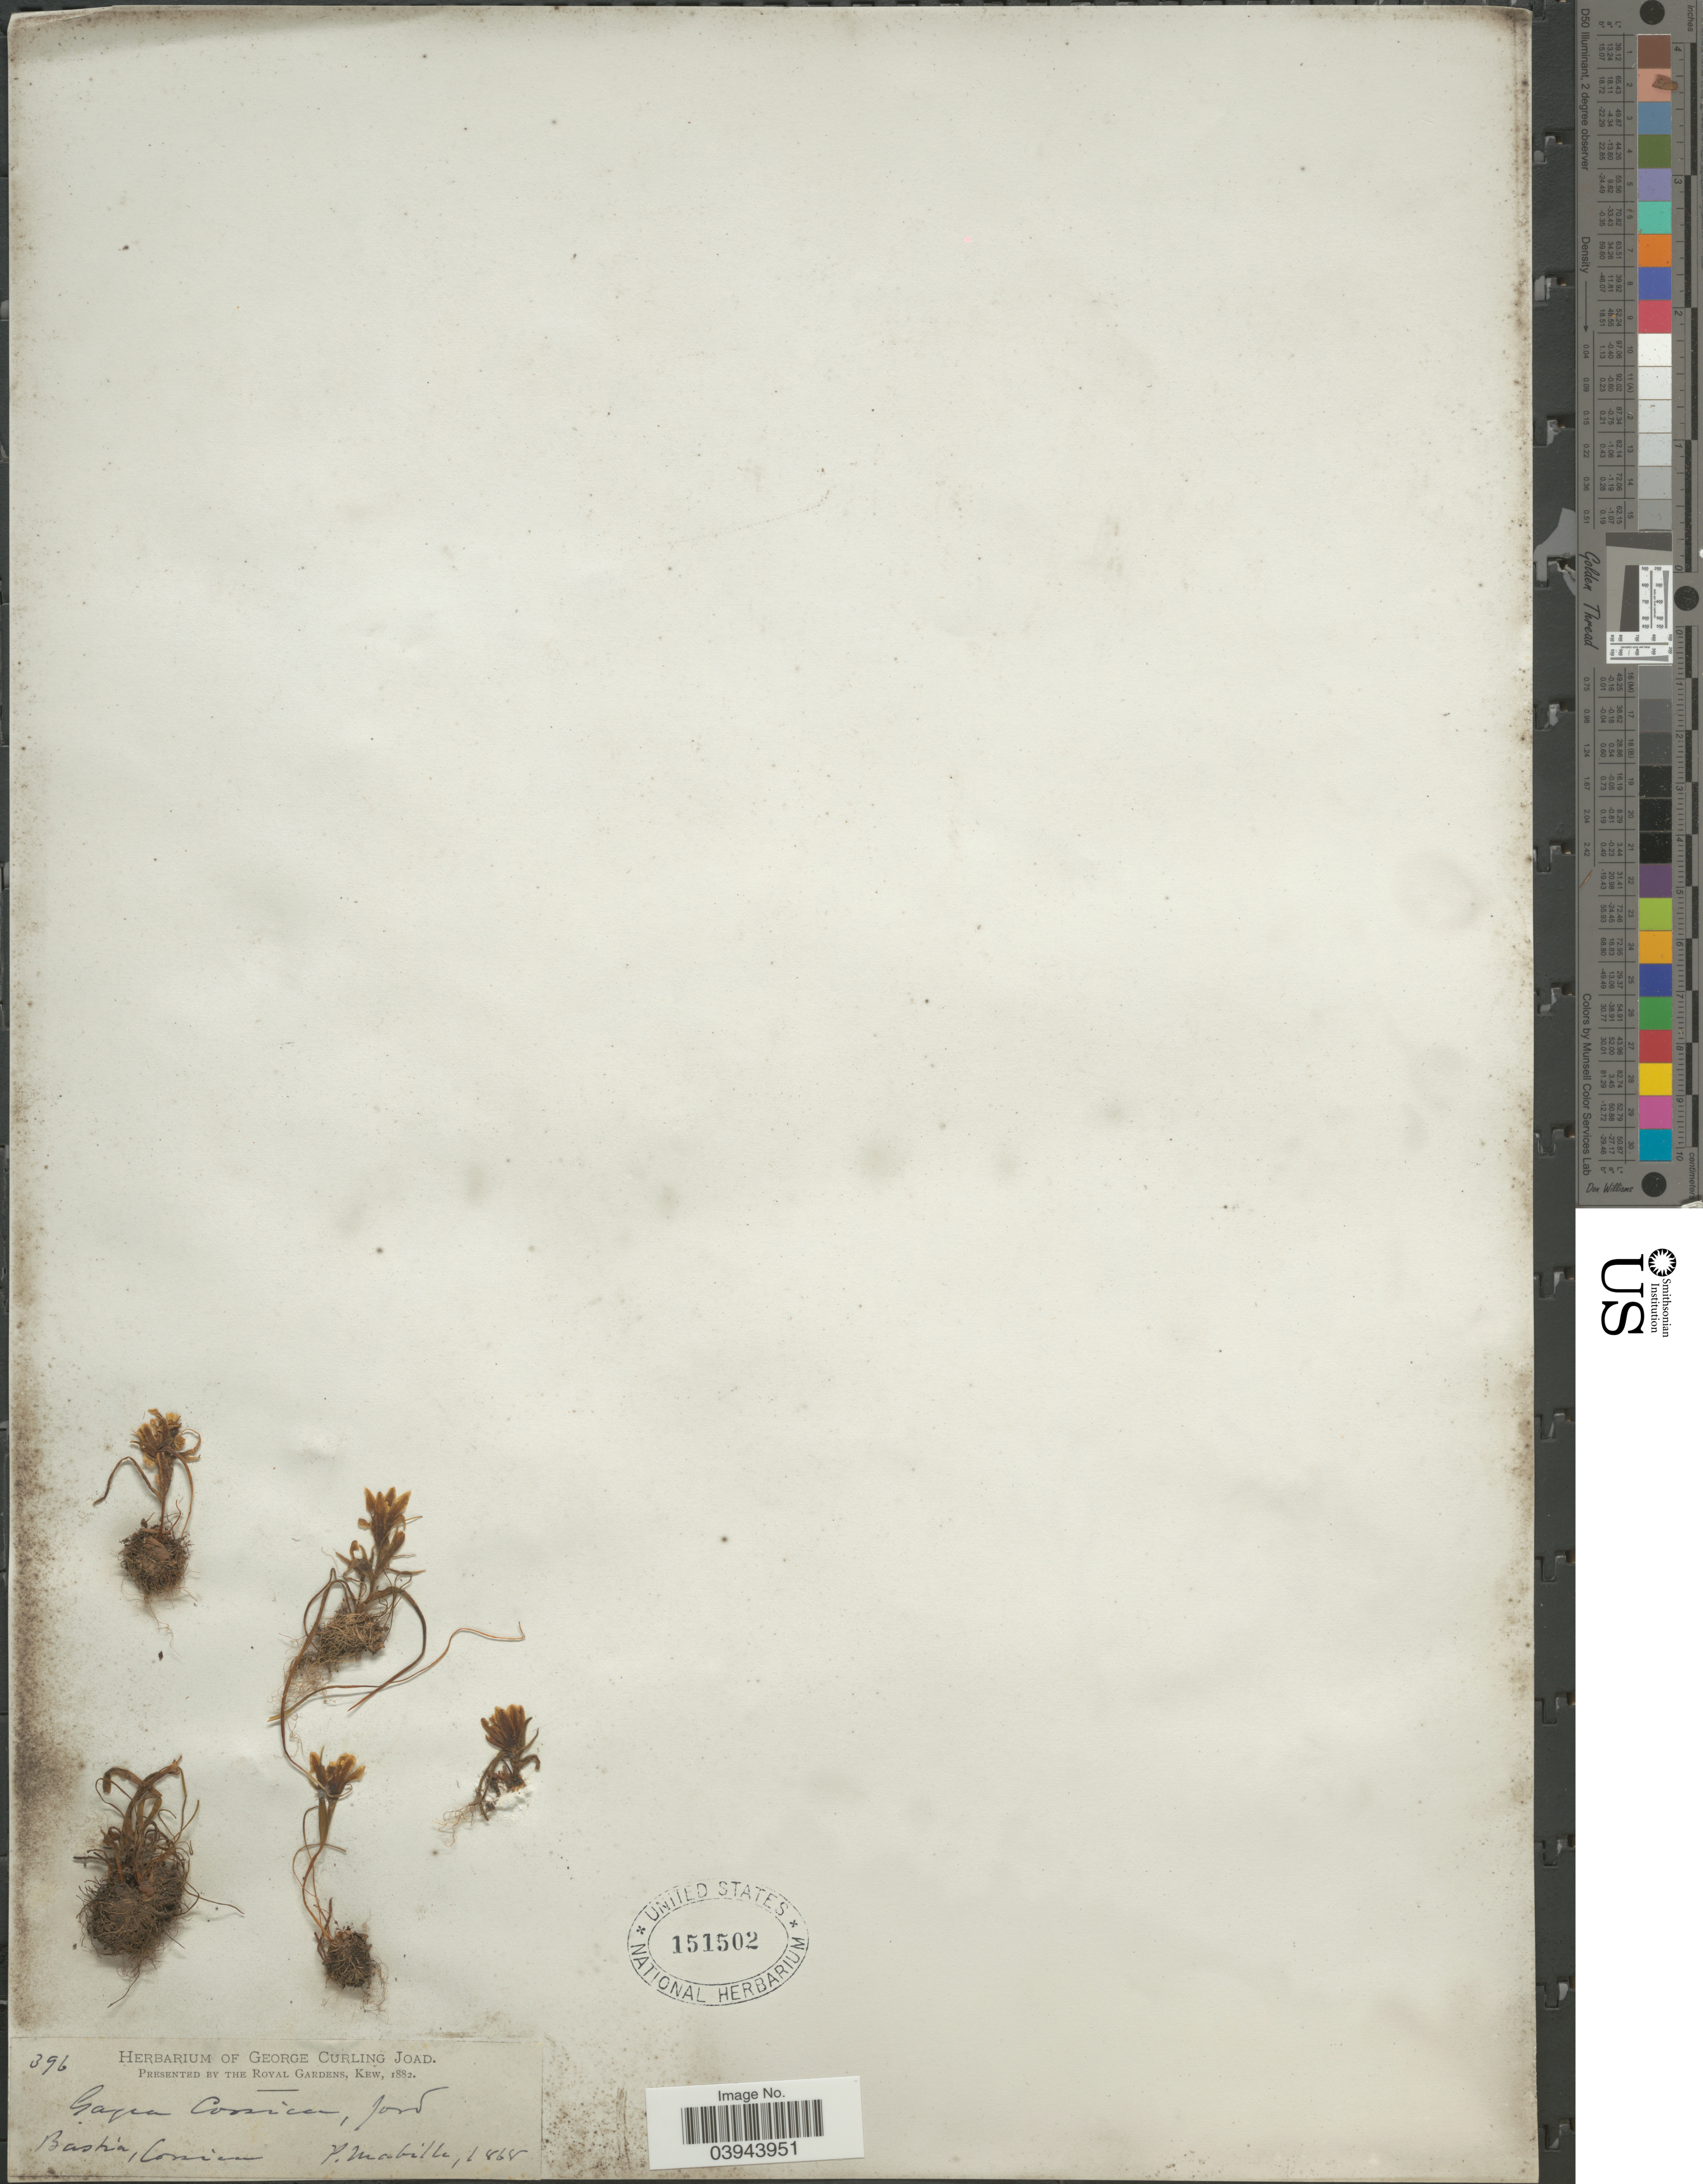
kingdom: Plantae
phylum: Tracheophyta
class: Liliopsida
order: Liliales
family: Liliaceae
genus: Gagea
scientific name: Gagea corsica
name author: Tausch ex F.W. Schultz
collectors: P. Mabille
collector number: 396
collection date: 1868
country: France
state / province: Corsica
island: Corse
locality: Bastia.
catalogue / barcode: US 151502